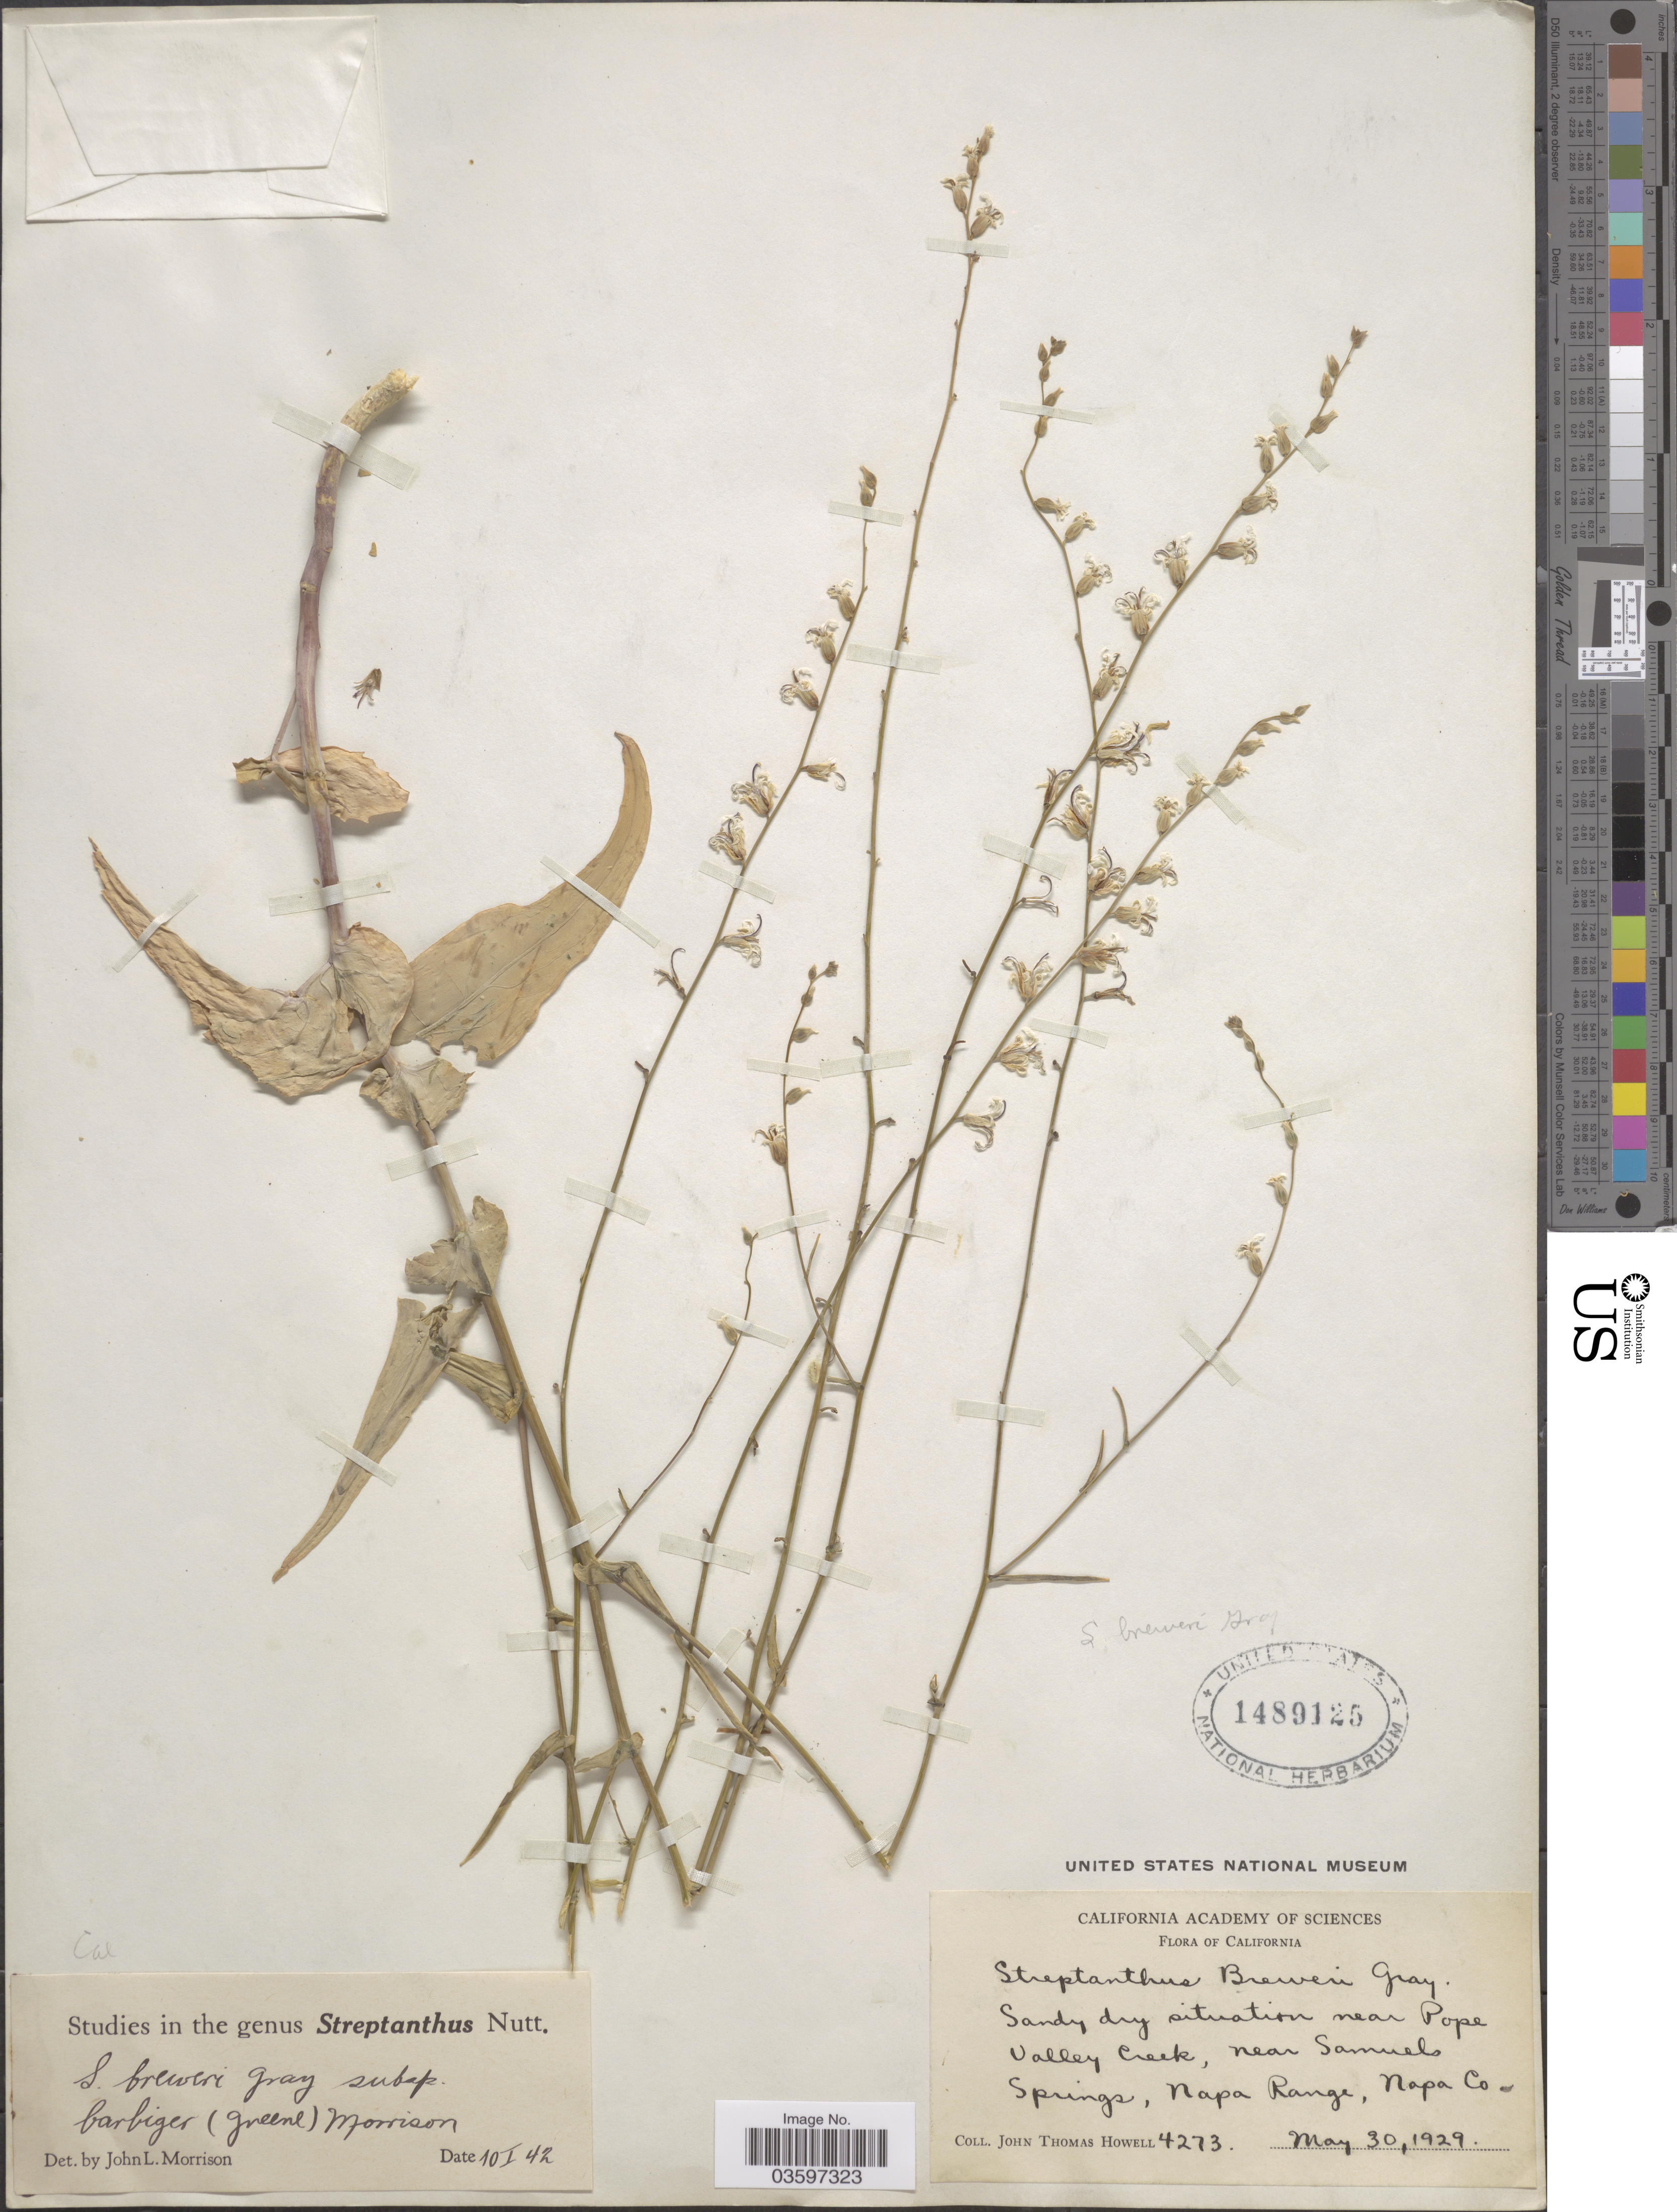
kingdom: Plantae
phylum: Tracheophyta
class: Magnoliopsida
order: Brassicales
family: Brassicaceae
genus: Streptanthus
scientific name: Streptanthus breweri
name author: A. Gray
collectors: J. T. Howell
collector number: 4273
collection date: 1929-05-30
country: United States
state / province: California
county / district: Napa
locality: Sandy dry situation near Pope Valley Creek, near Samuels Springs, Napa Range, Napa Co.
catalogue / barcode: US 1489126